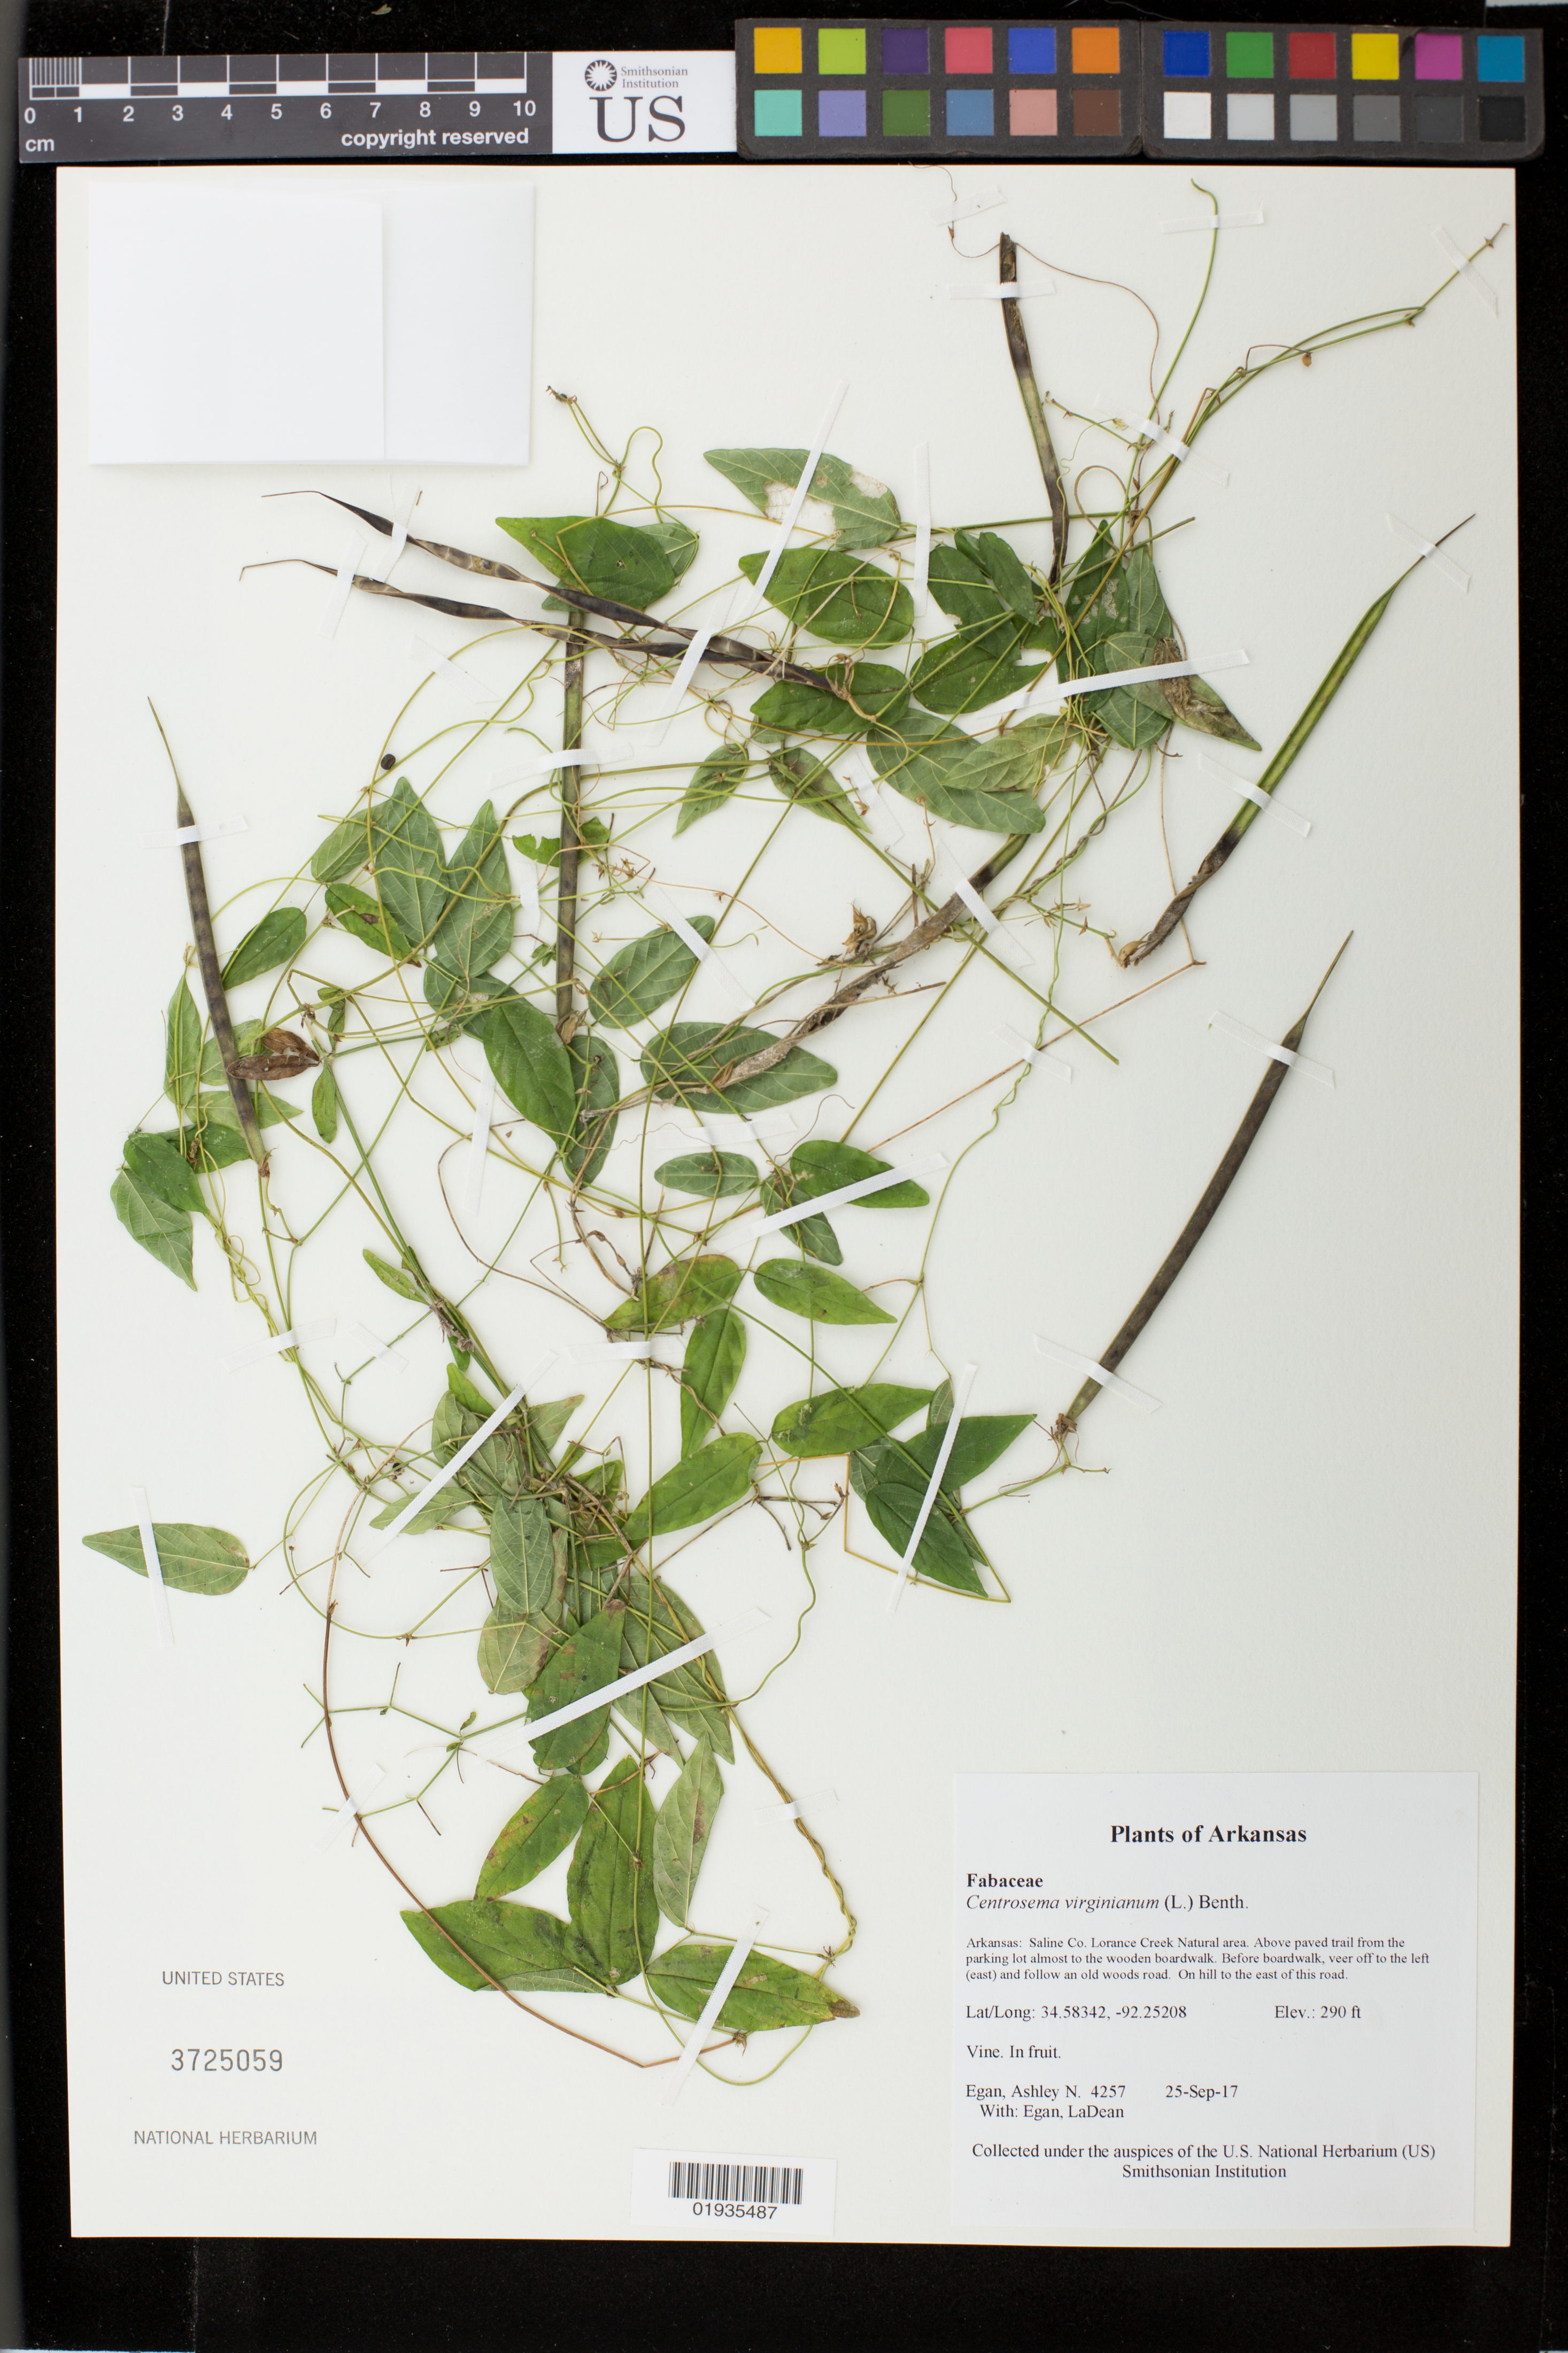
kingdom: Plantae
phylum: Tracheophyta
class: Magnoliopsida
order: Fabales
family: Fabaceae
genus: Centrosema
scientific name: Centrosema virginianum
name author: (L.) Benth.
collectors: A. N. Egan & L. Egan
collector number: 4257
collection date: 2017-09-25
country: United States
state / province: Arkansas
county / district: Saline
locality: Lorance Creek Natural area, (large) population not far off the trail. take the paved trail from the parking lot almost to the wooden boardwalk that goes into the swamp. Before you get to the boardwalk, veer off to the left (east) and follow an old woods road a little ways. There is a hill to the east of this road and the swamp to the west. Go up the hill (a sandy ridge).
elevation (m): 88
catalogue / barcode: US 3725059